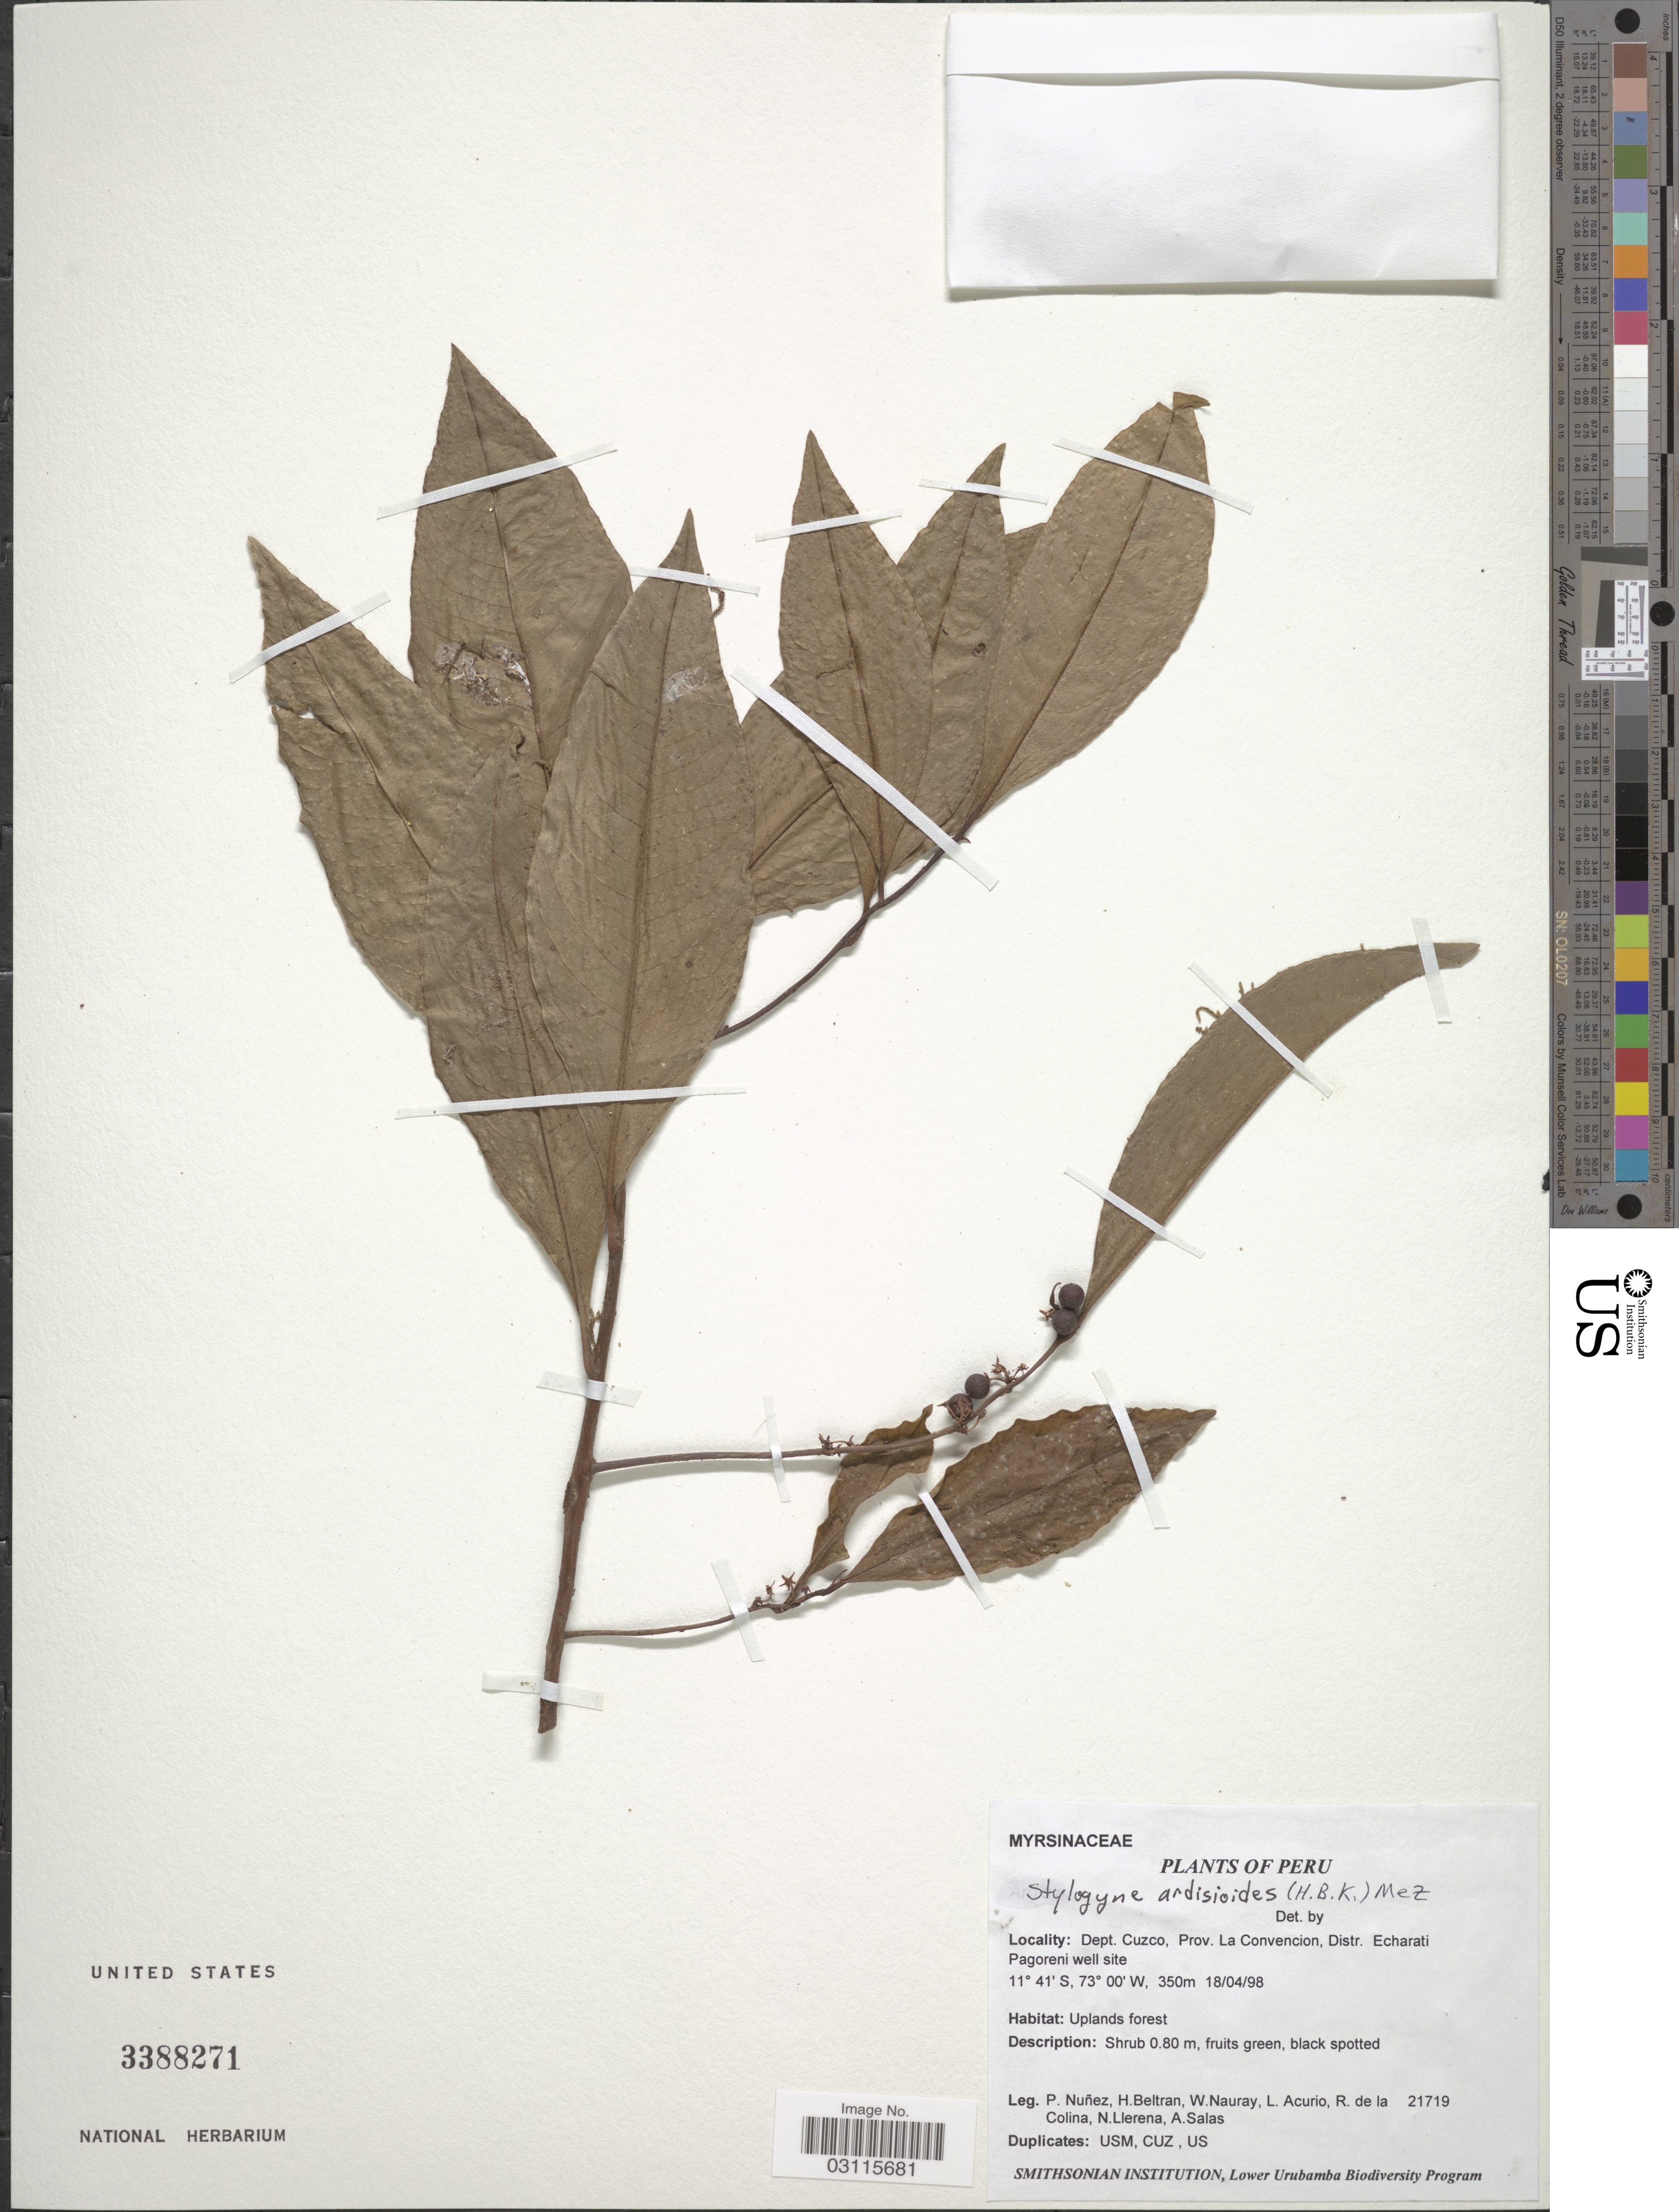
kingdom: Plantae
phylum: Tracheophyta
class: Magnoliopsida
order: Ericales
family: Primulaceae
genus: Stylogyne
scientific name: Stylogyne ardisioides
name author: (Kunth) Mez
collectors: P. Nuñez V., H. Beltran, W. Nauray, L. Acurio & et al.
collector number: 21719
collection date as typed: Transcribed d/m/y: 18/4/98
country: Peru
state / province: Cusco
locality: Dept. Cuzco, Prov. La Convencion, Distr. Echarati Pagoreni well site.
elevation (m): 350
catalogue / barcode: US 3388271